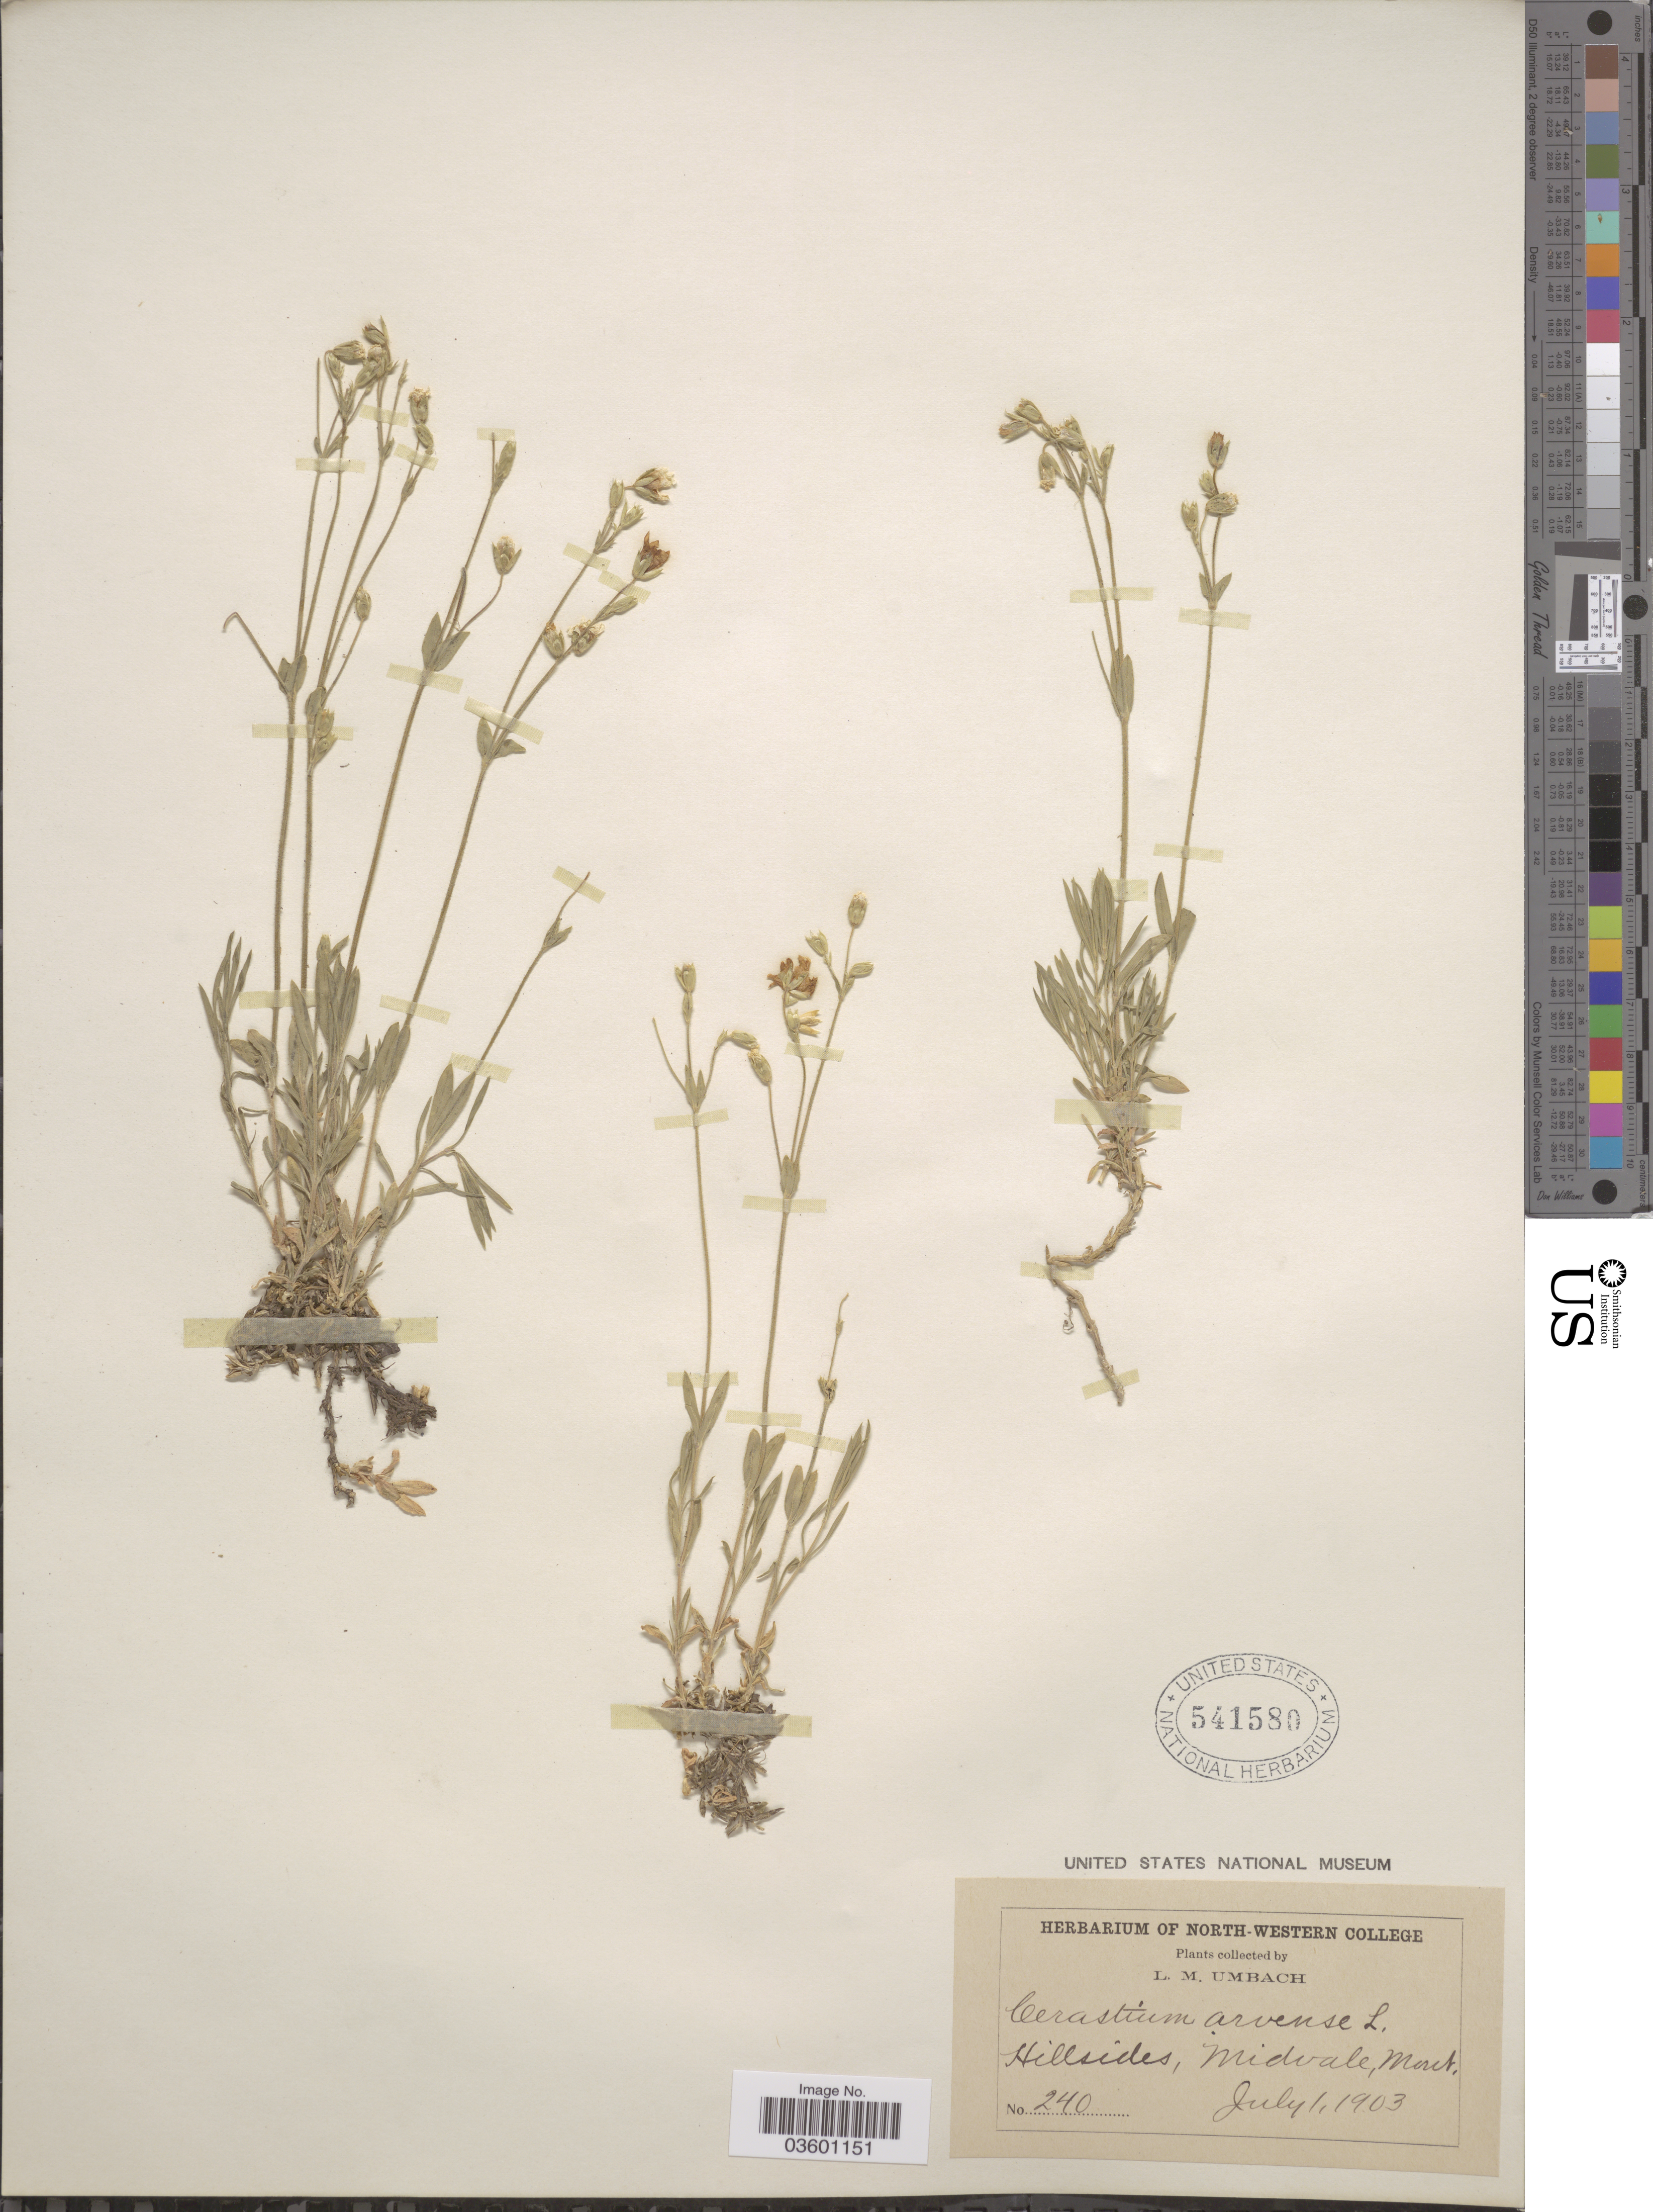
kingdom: Plantae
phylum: Tracheophyta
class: Magnoliopsida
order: Caryophyllales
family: Caryophyllaceae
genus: Cerastium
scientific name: Cerastium arvense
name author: L.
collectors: L. M. Umbach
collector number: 240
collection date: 1903-07-01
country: United States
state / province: Montana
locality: Hillsides, Midvale.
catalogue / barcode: US 541580